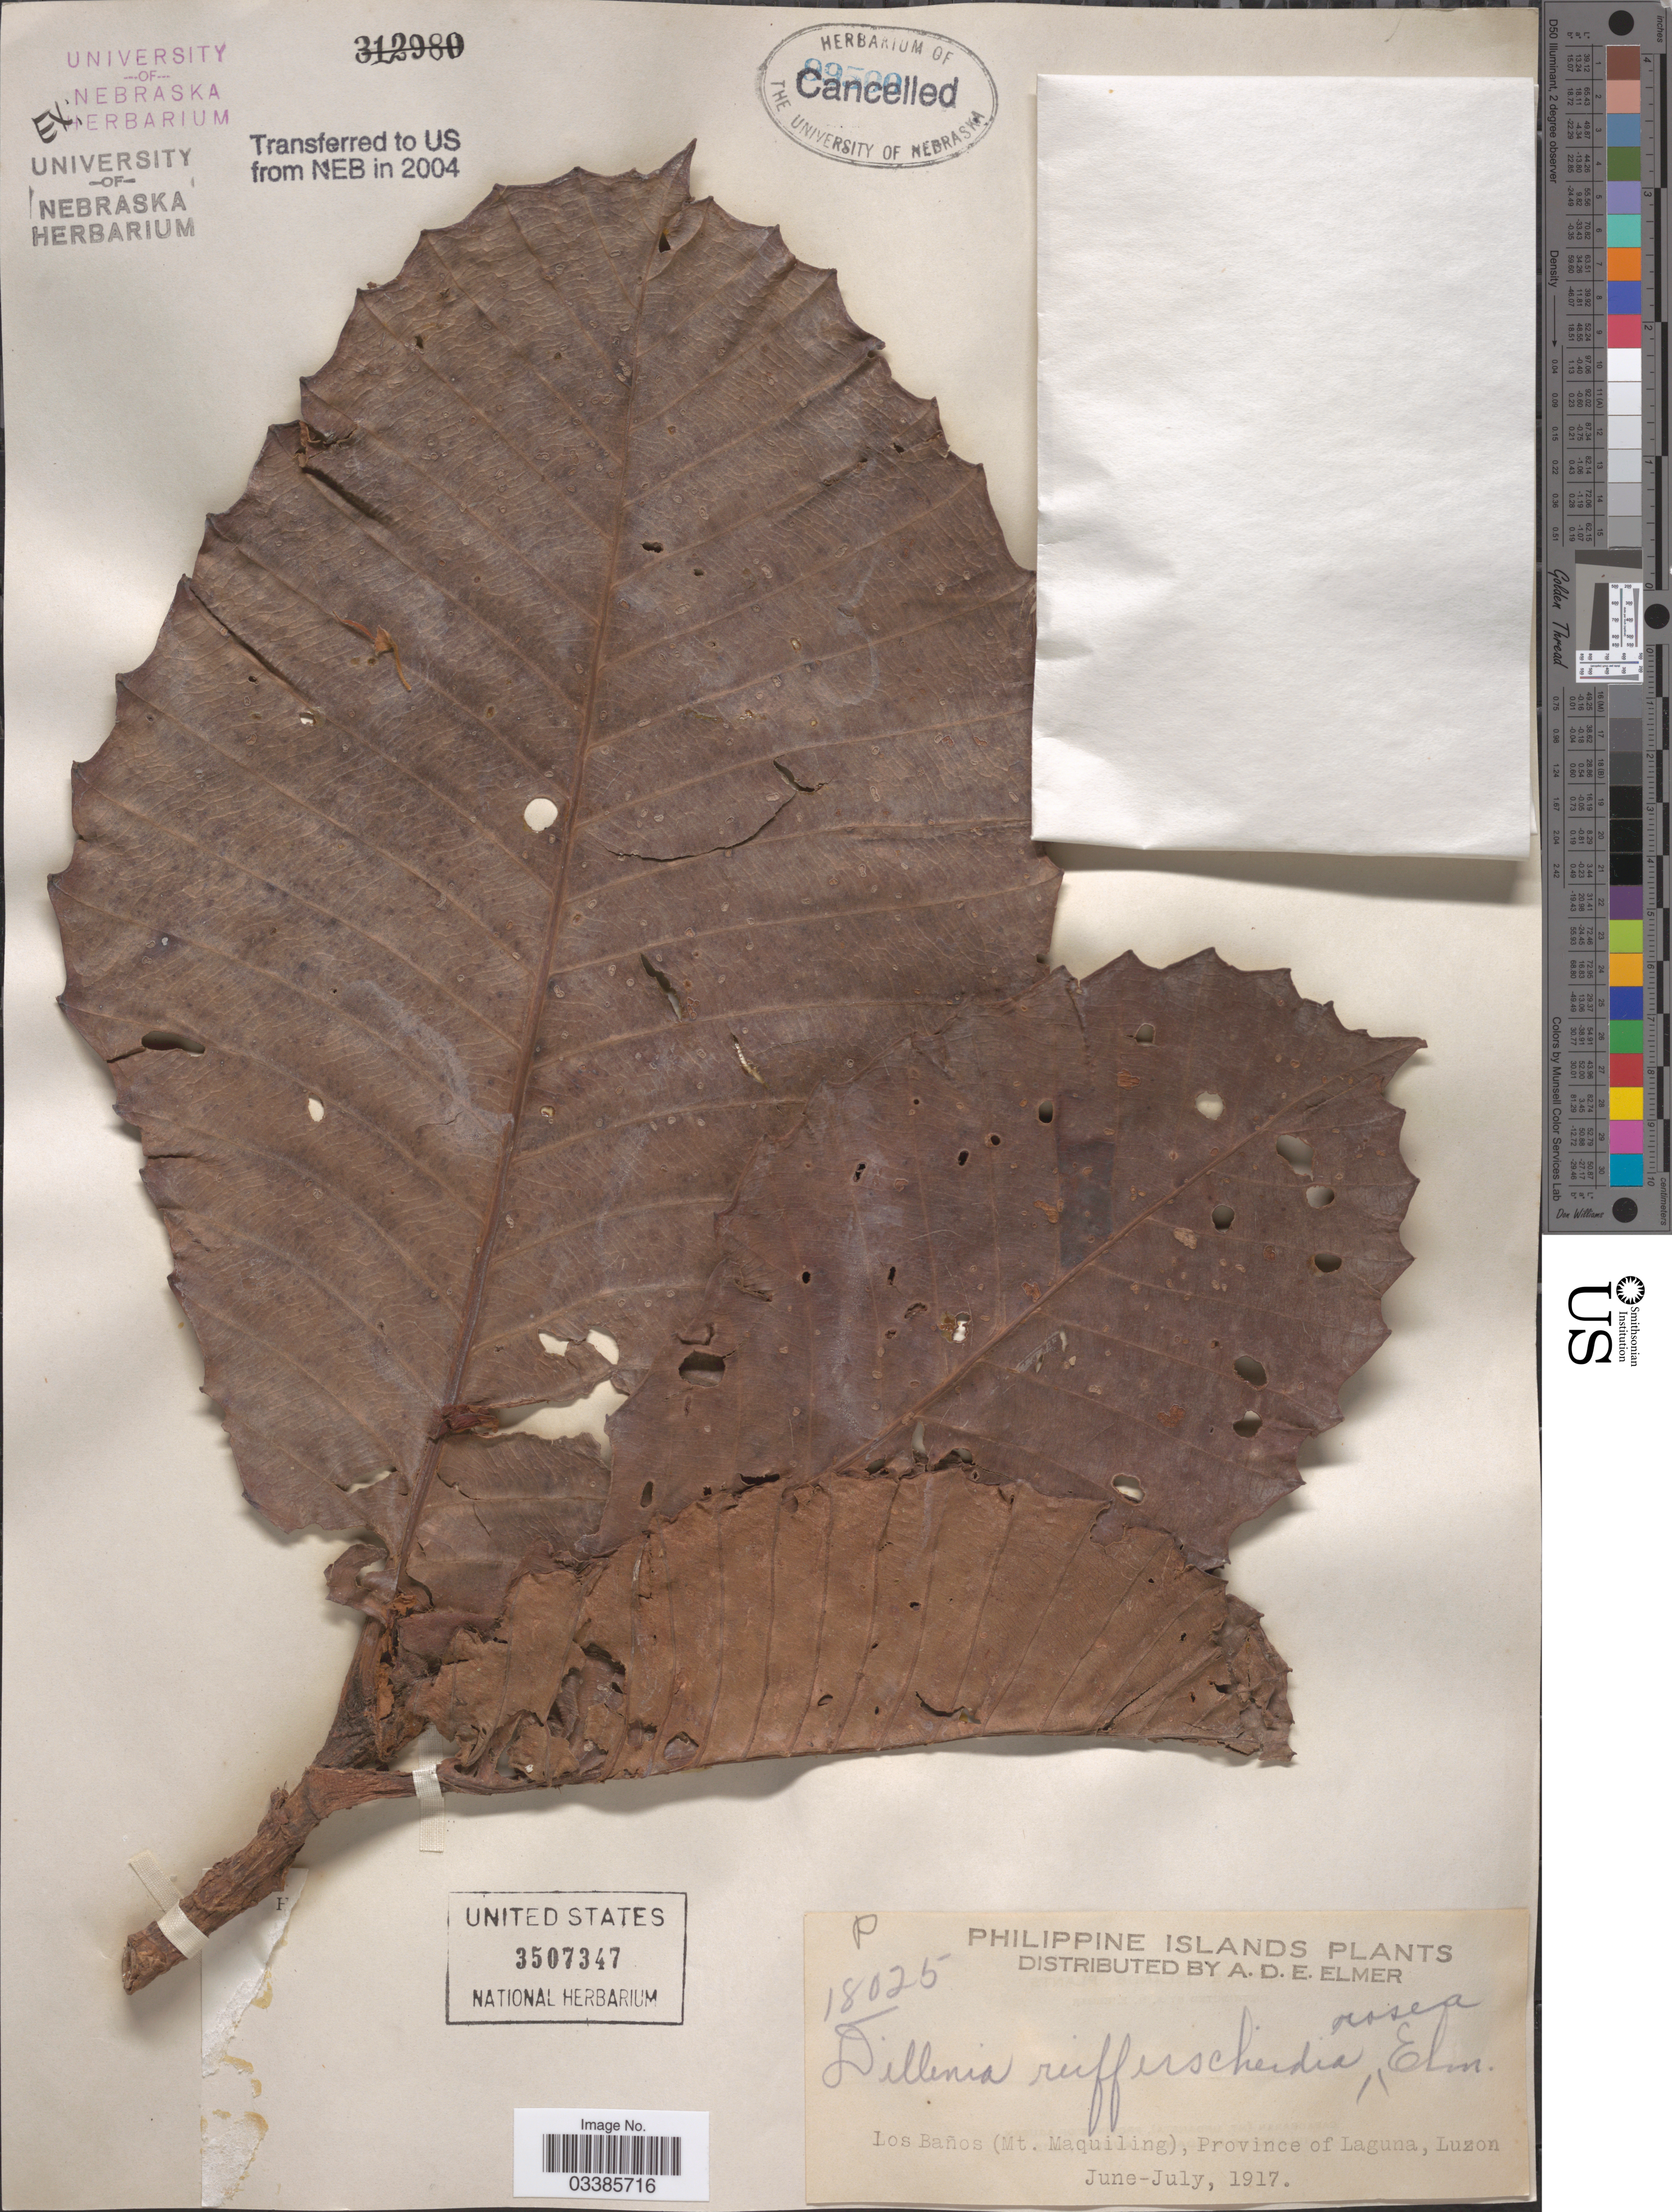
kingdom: Plantae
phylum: Tracheophyta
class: Magnoliopsida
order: Dilleniales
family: Dilleniaceae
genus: Dillenia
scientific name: Dillenia reifferscheidia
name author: Fern.-Vill.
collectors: A. D. E. Elmer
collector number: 18025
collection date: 1917-06/1917-07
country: Philippines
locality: Los Baños (Mt. Maquiling), Province of Laguna, Luzon.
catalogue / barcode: US 3507347